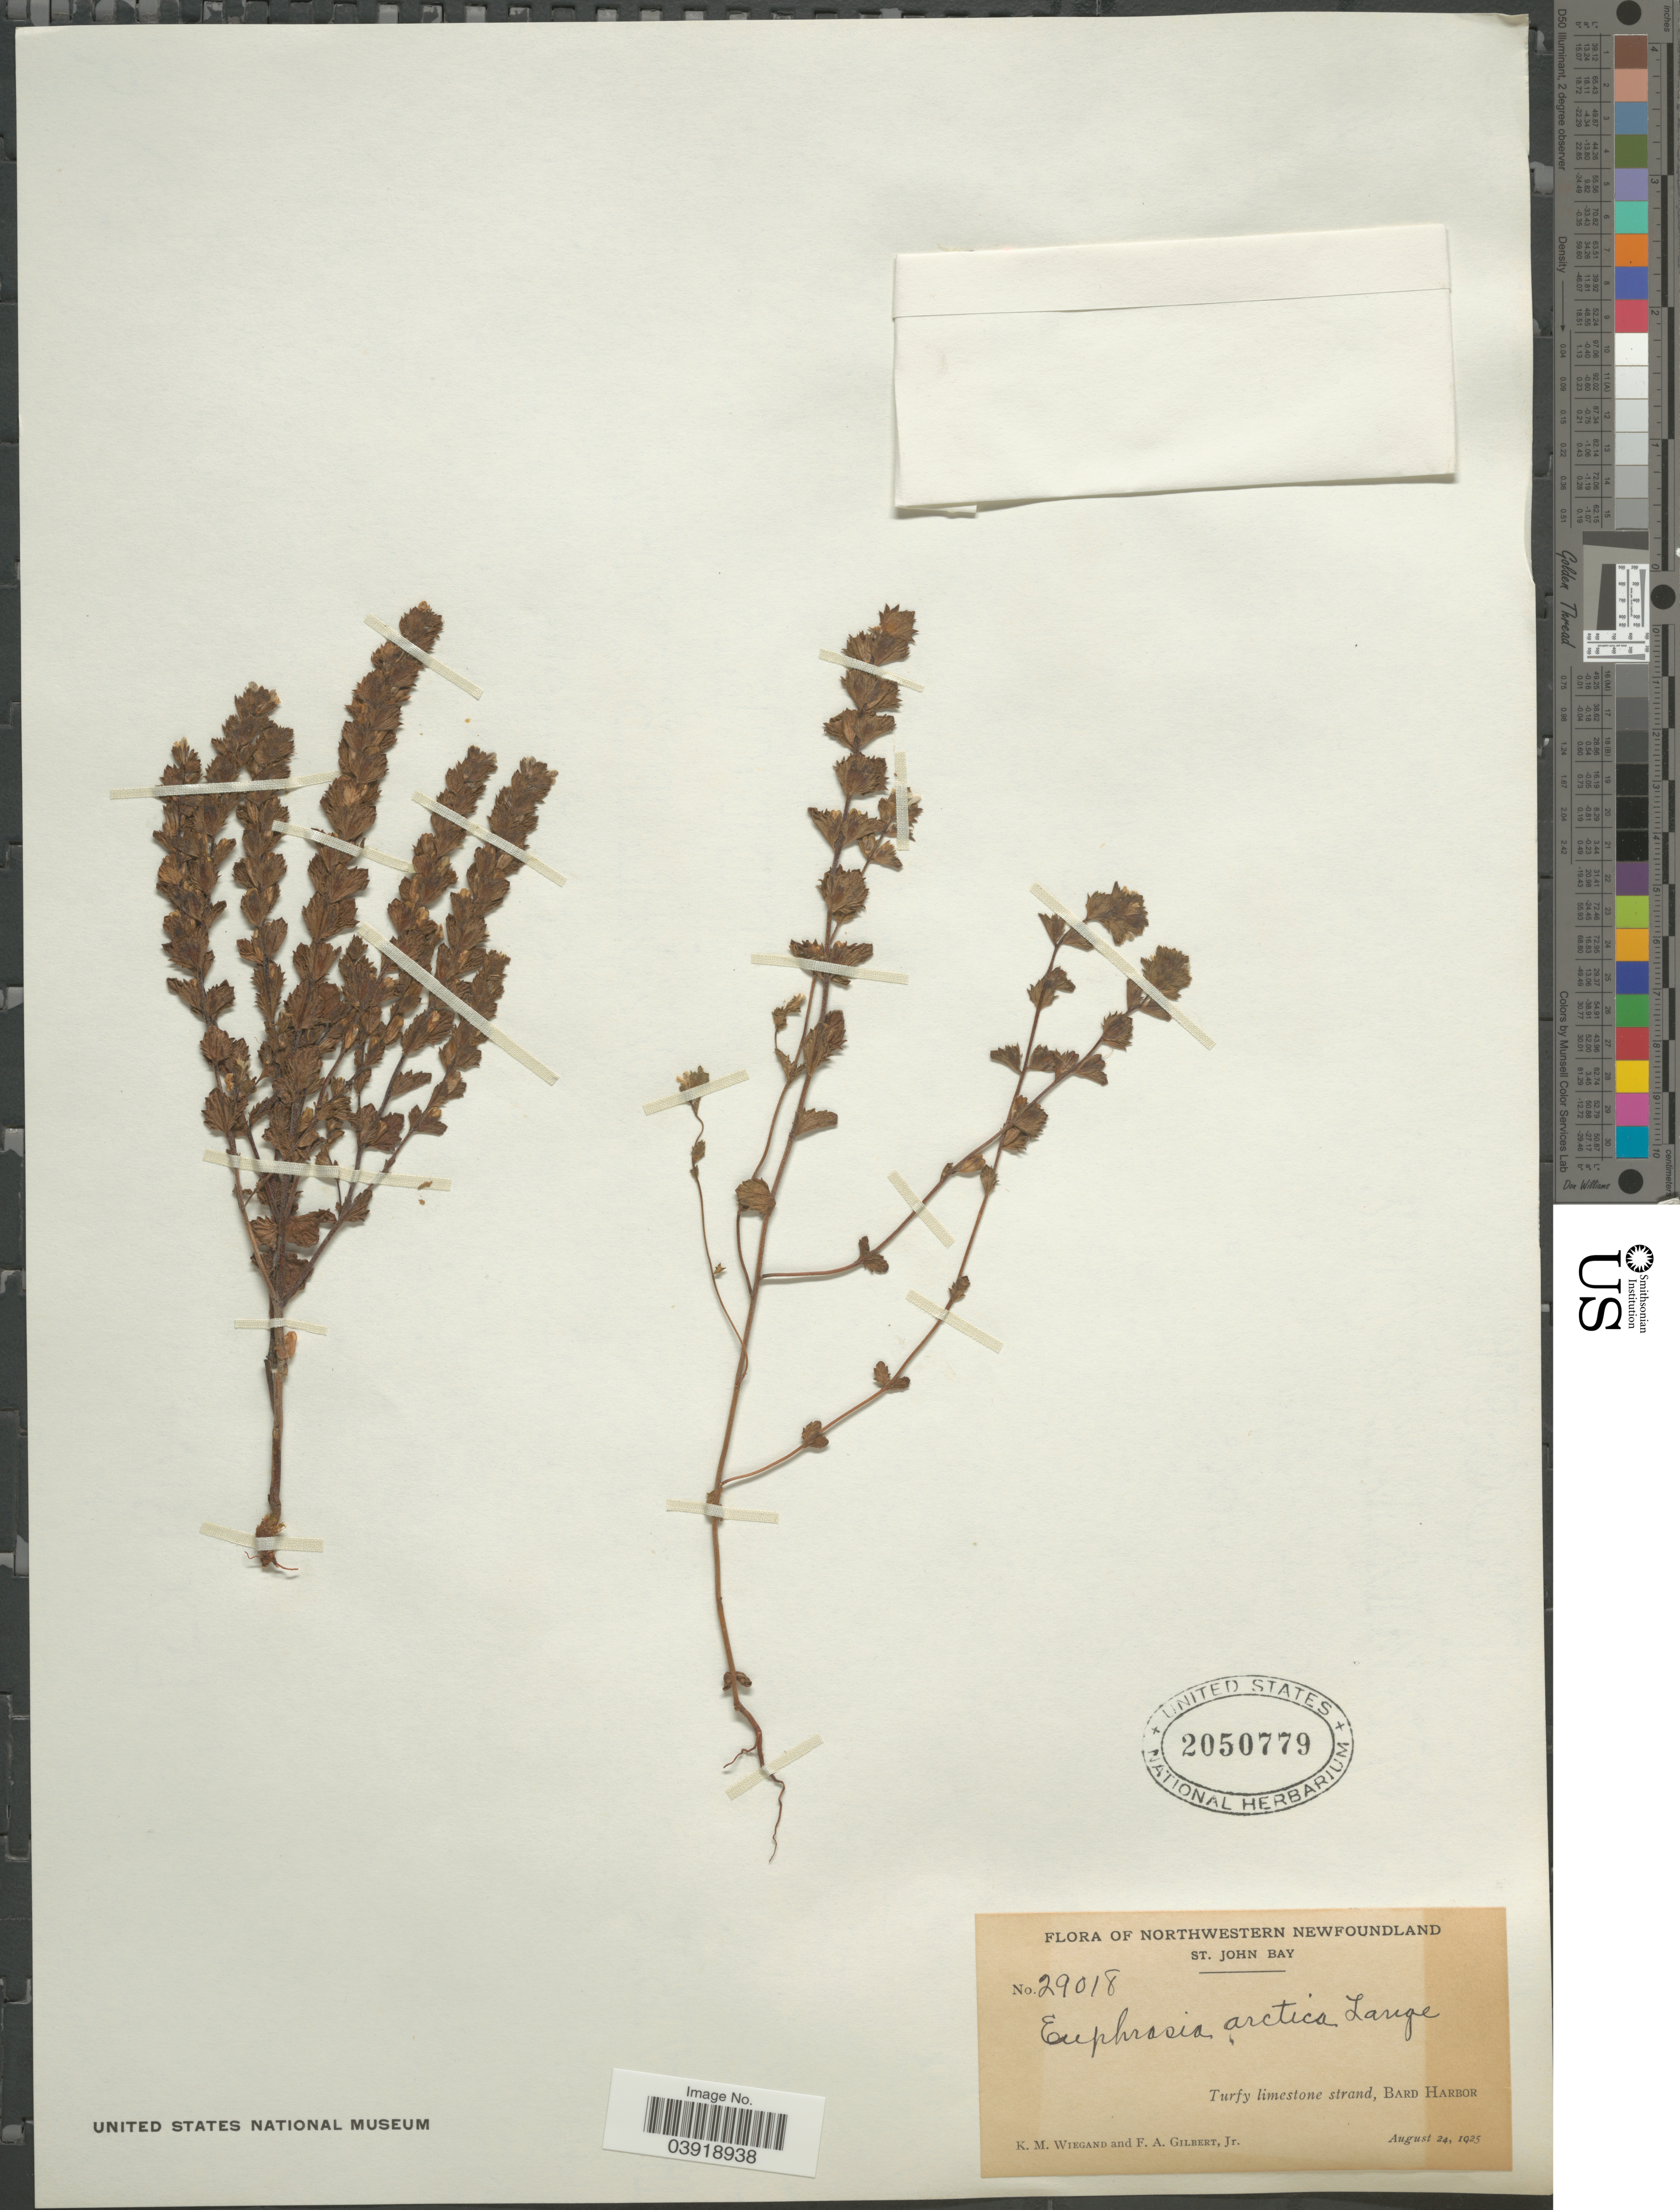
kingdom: Plantae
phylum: Tracheophyta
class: Magnoliopsida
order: Lamiales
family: Orobanchaceae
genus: Euphrasia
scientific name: Euphrasia arctica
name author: Lange ex Rostrup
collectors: K. M. Wiegand & F. A. Gilbert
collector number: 29018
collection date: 1925-08-24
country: Canada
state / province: Newfoundland and Labrador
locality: Northwestern Newfoundland. St. John Bay. Bard Harbor.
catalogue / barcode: US 2050779